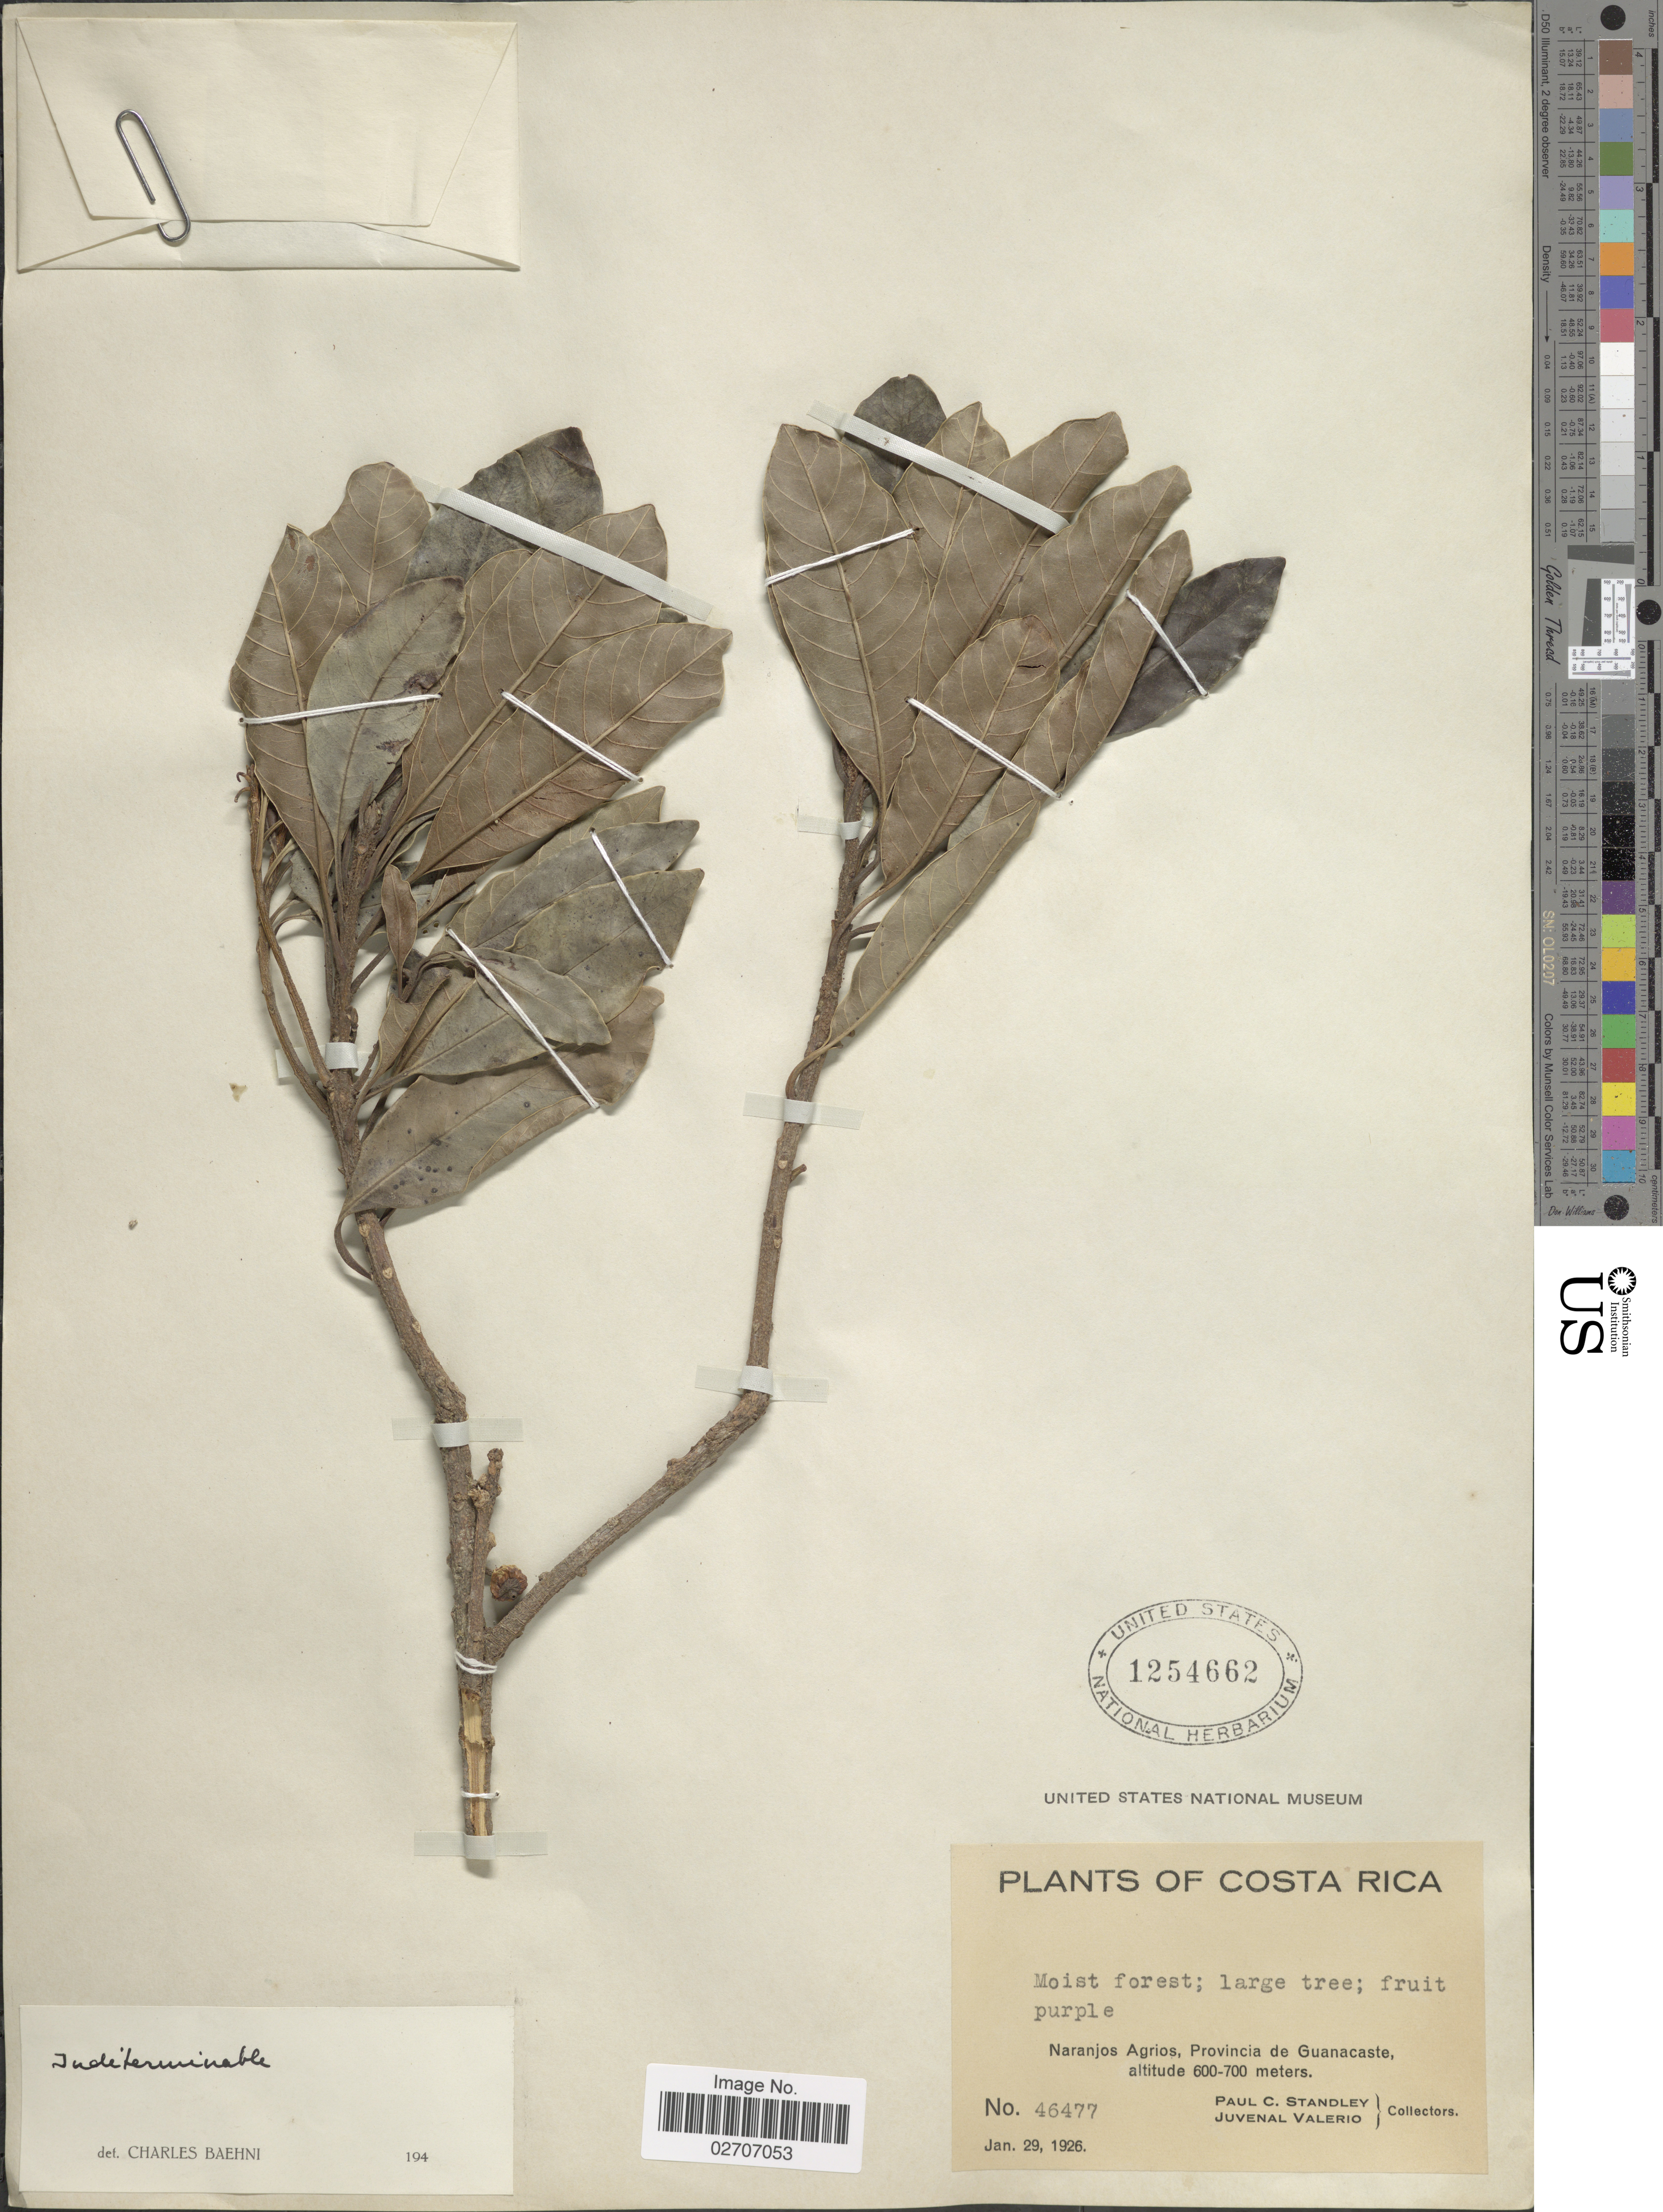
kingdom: Plantae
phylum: Tracheophyta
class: Magnoliopsida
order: Ericales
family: Sapotaceae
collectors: P. C. Standley & J. Valerio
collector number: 46477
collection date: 1926-01-29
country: Costa Rica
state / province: Guanacaste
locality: Moist forest; Naranjos Agrios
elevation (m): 600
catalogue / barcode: US 1254662